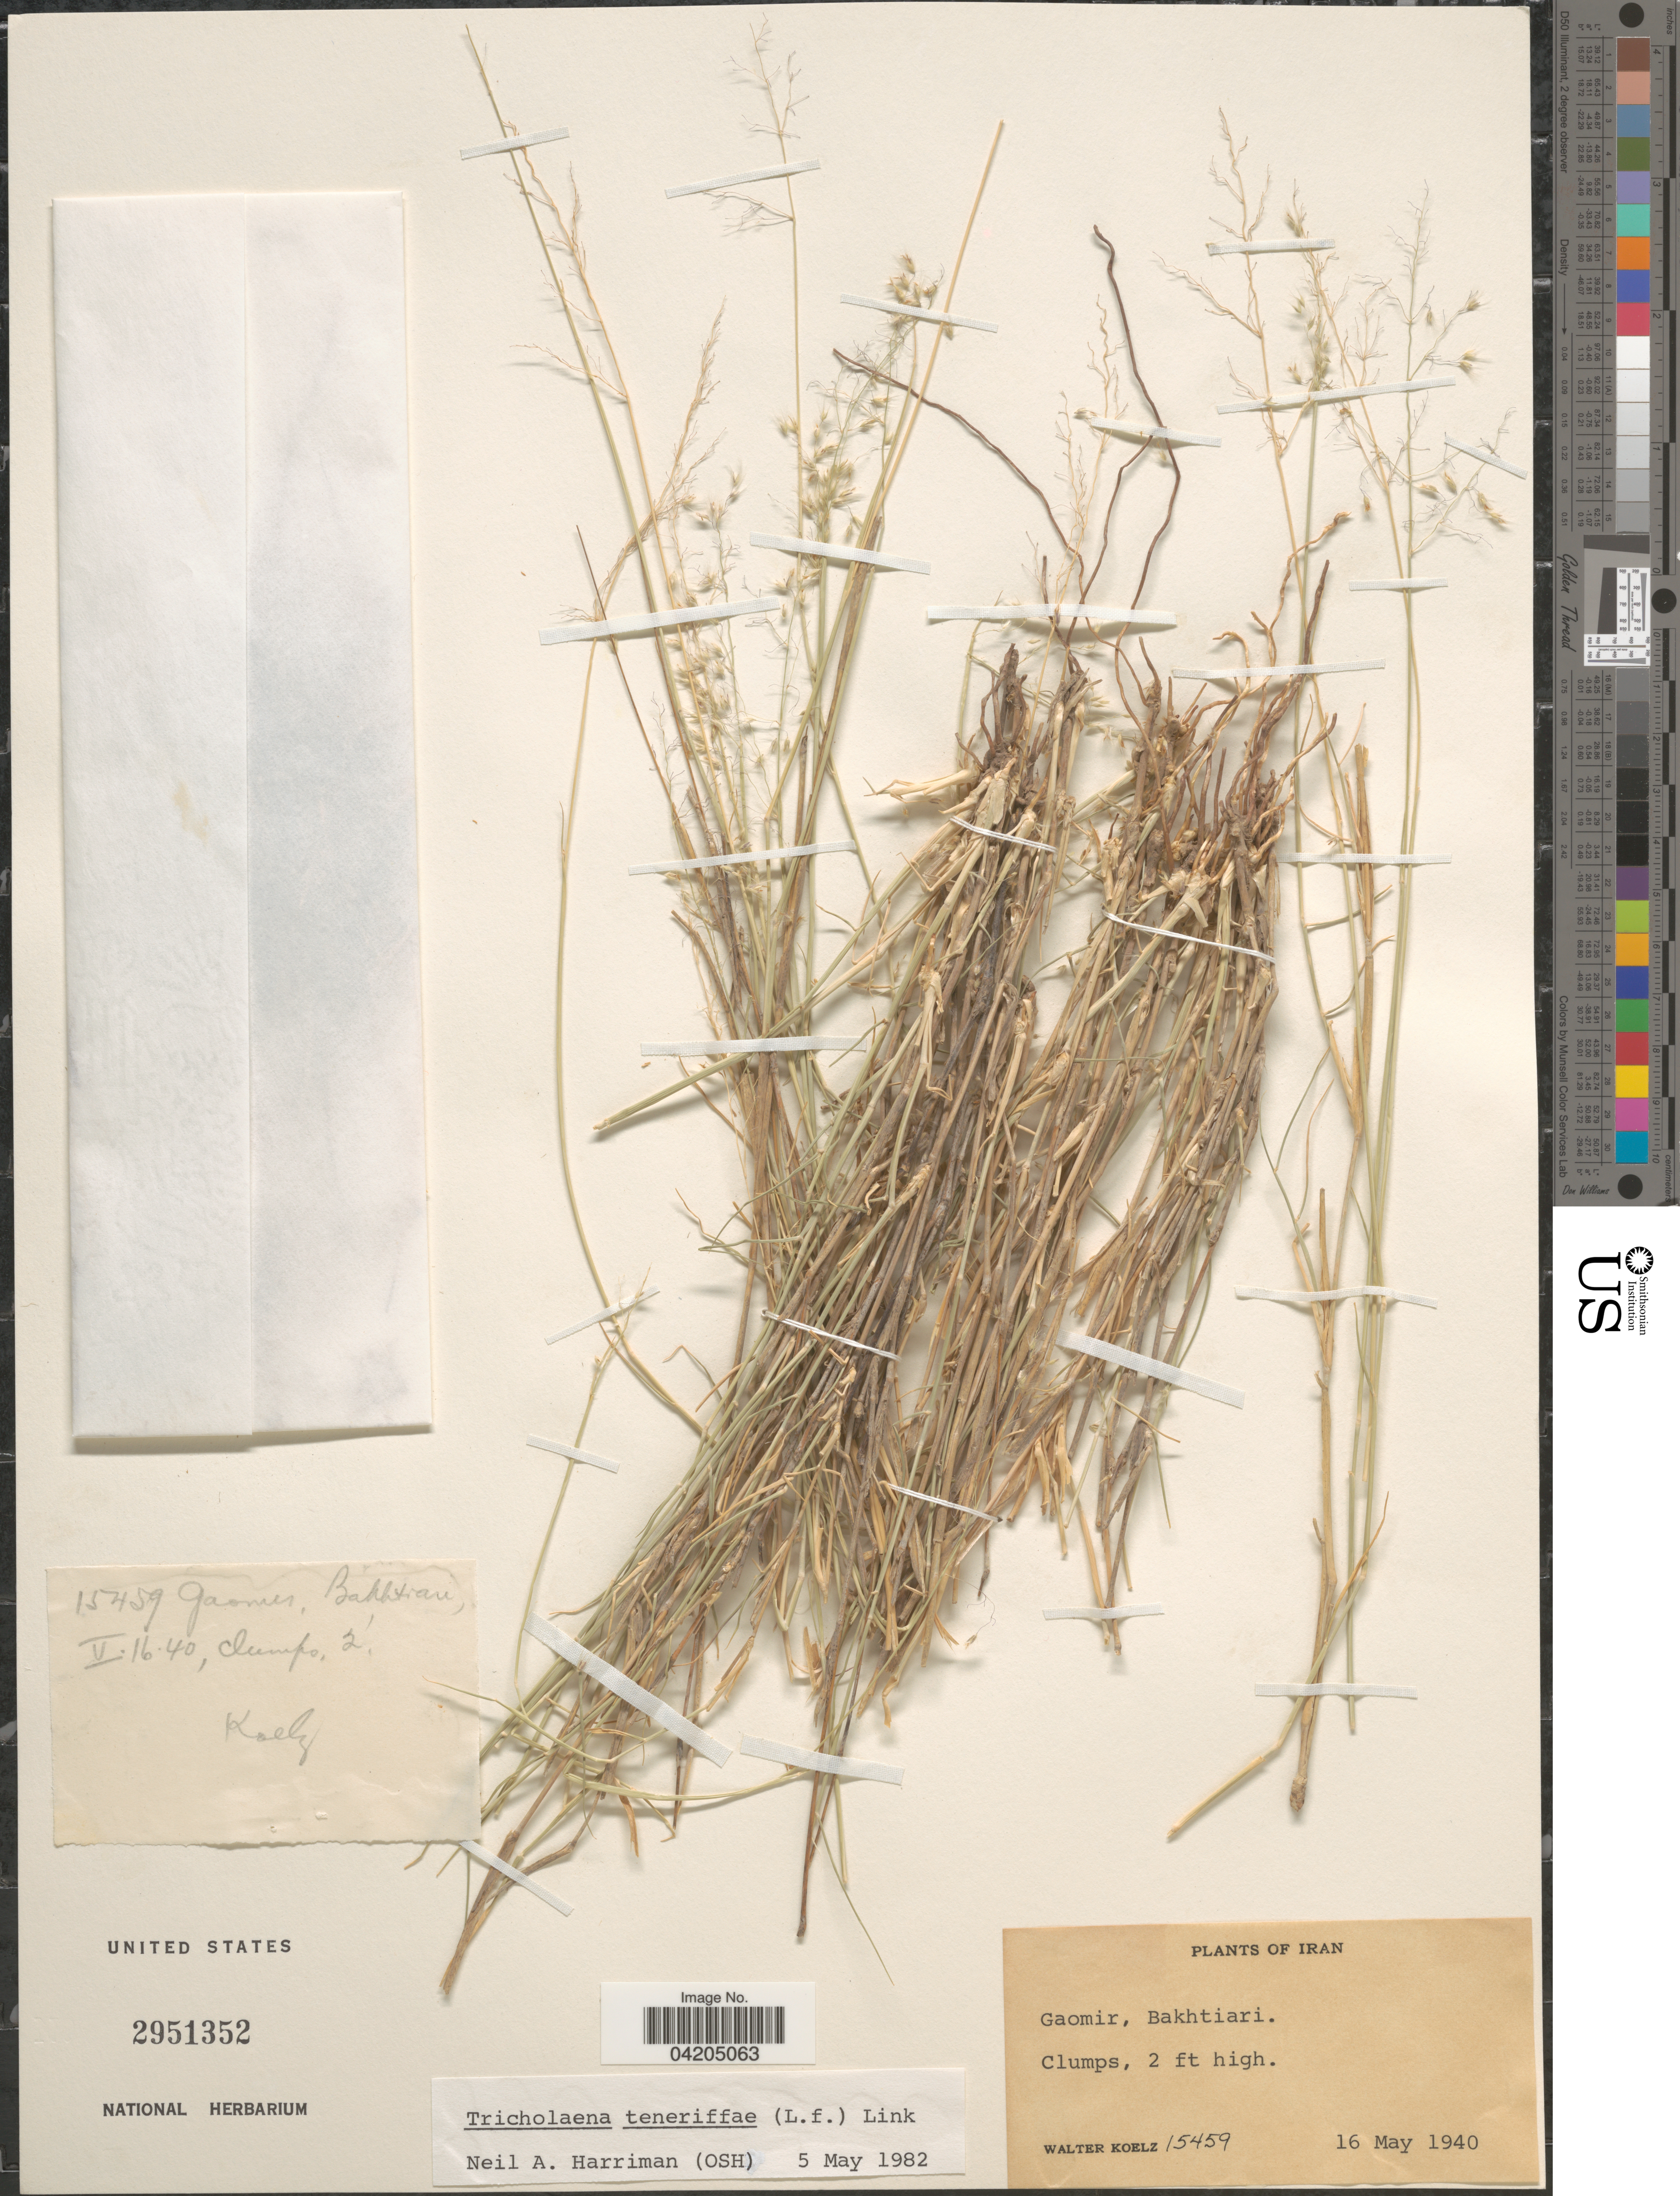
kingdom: Plantae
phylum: Tracheophyta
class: Liliopsida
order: Poales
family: Poaceae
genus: Tricholaena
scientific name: Tricholaena teneriffae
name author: (L.) Link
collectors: W. N. Koelz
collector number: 15459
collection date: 1940-05-16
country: Iran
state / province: Chahar Mahaal and Bakhtiari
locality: Gaomir, Bakhtiari.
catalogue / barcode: US 2951352